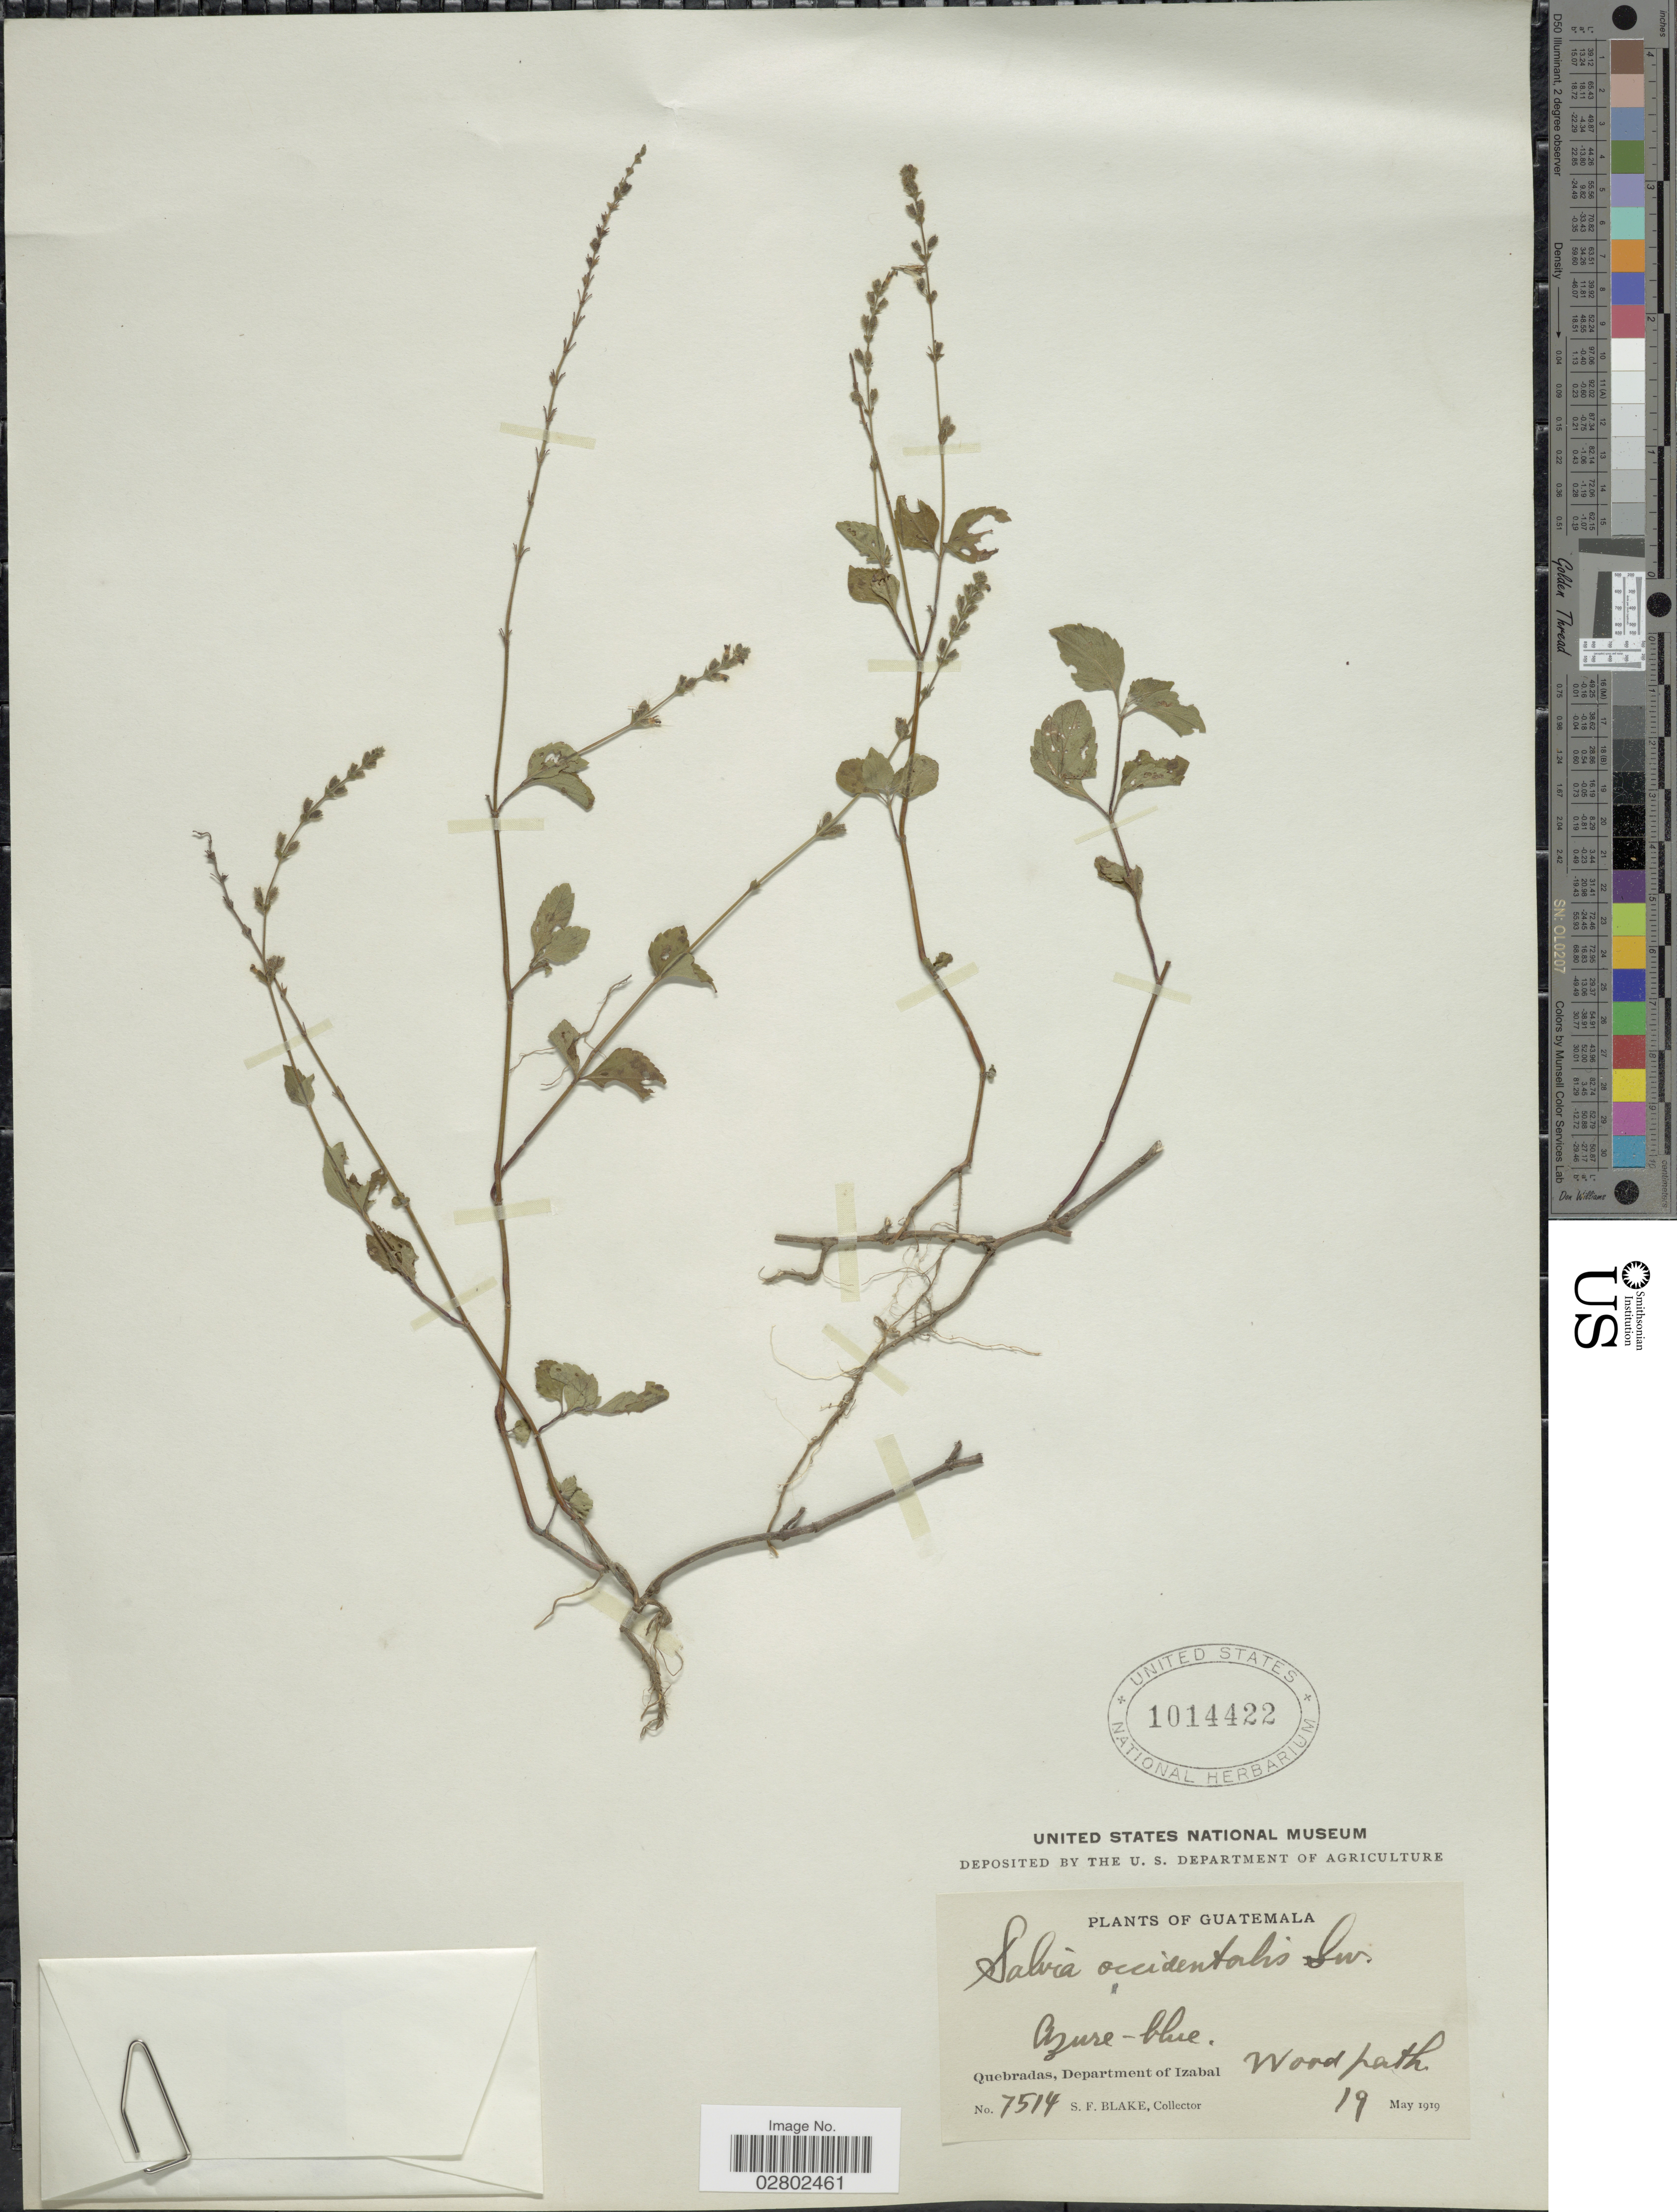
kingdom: Plantae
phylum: Tracheophyta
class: Magnoliopsida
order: Lamiales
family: Lamiaceae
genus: Salvia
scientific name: Salvia occidentalis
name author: Sw.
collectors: S. Blake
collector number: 7514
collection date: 1919-05-19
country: Guatemala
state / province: Izabal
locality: Quebradas, Department of Izabal.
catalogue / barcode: US 1014422